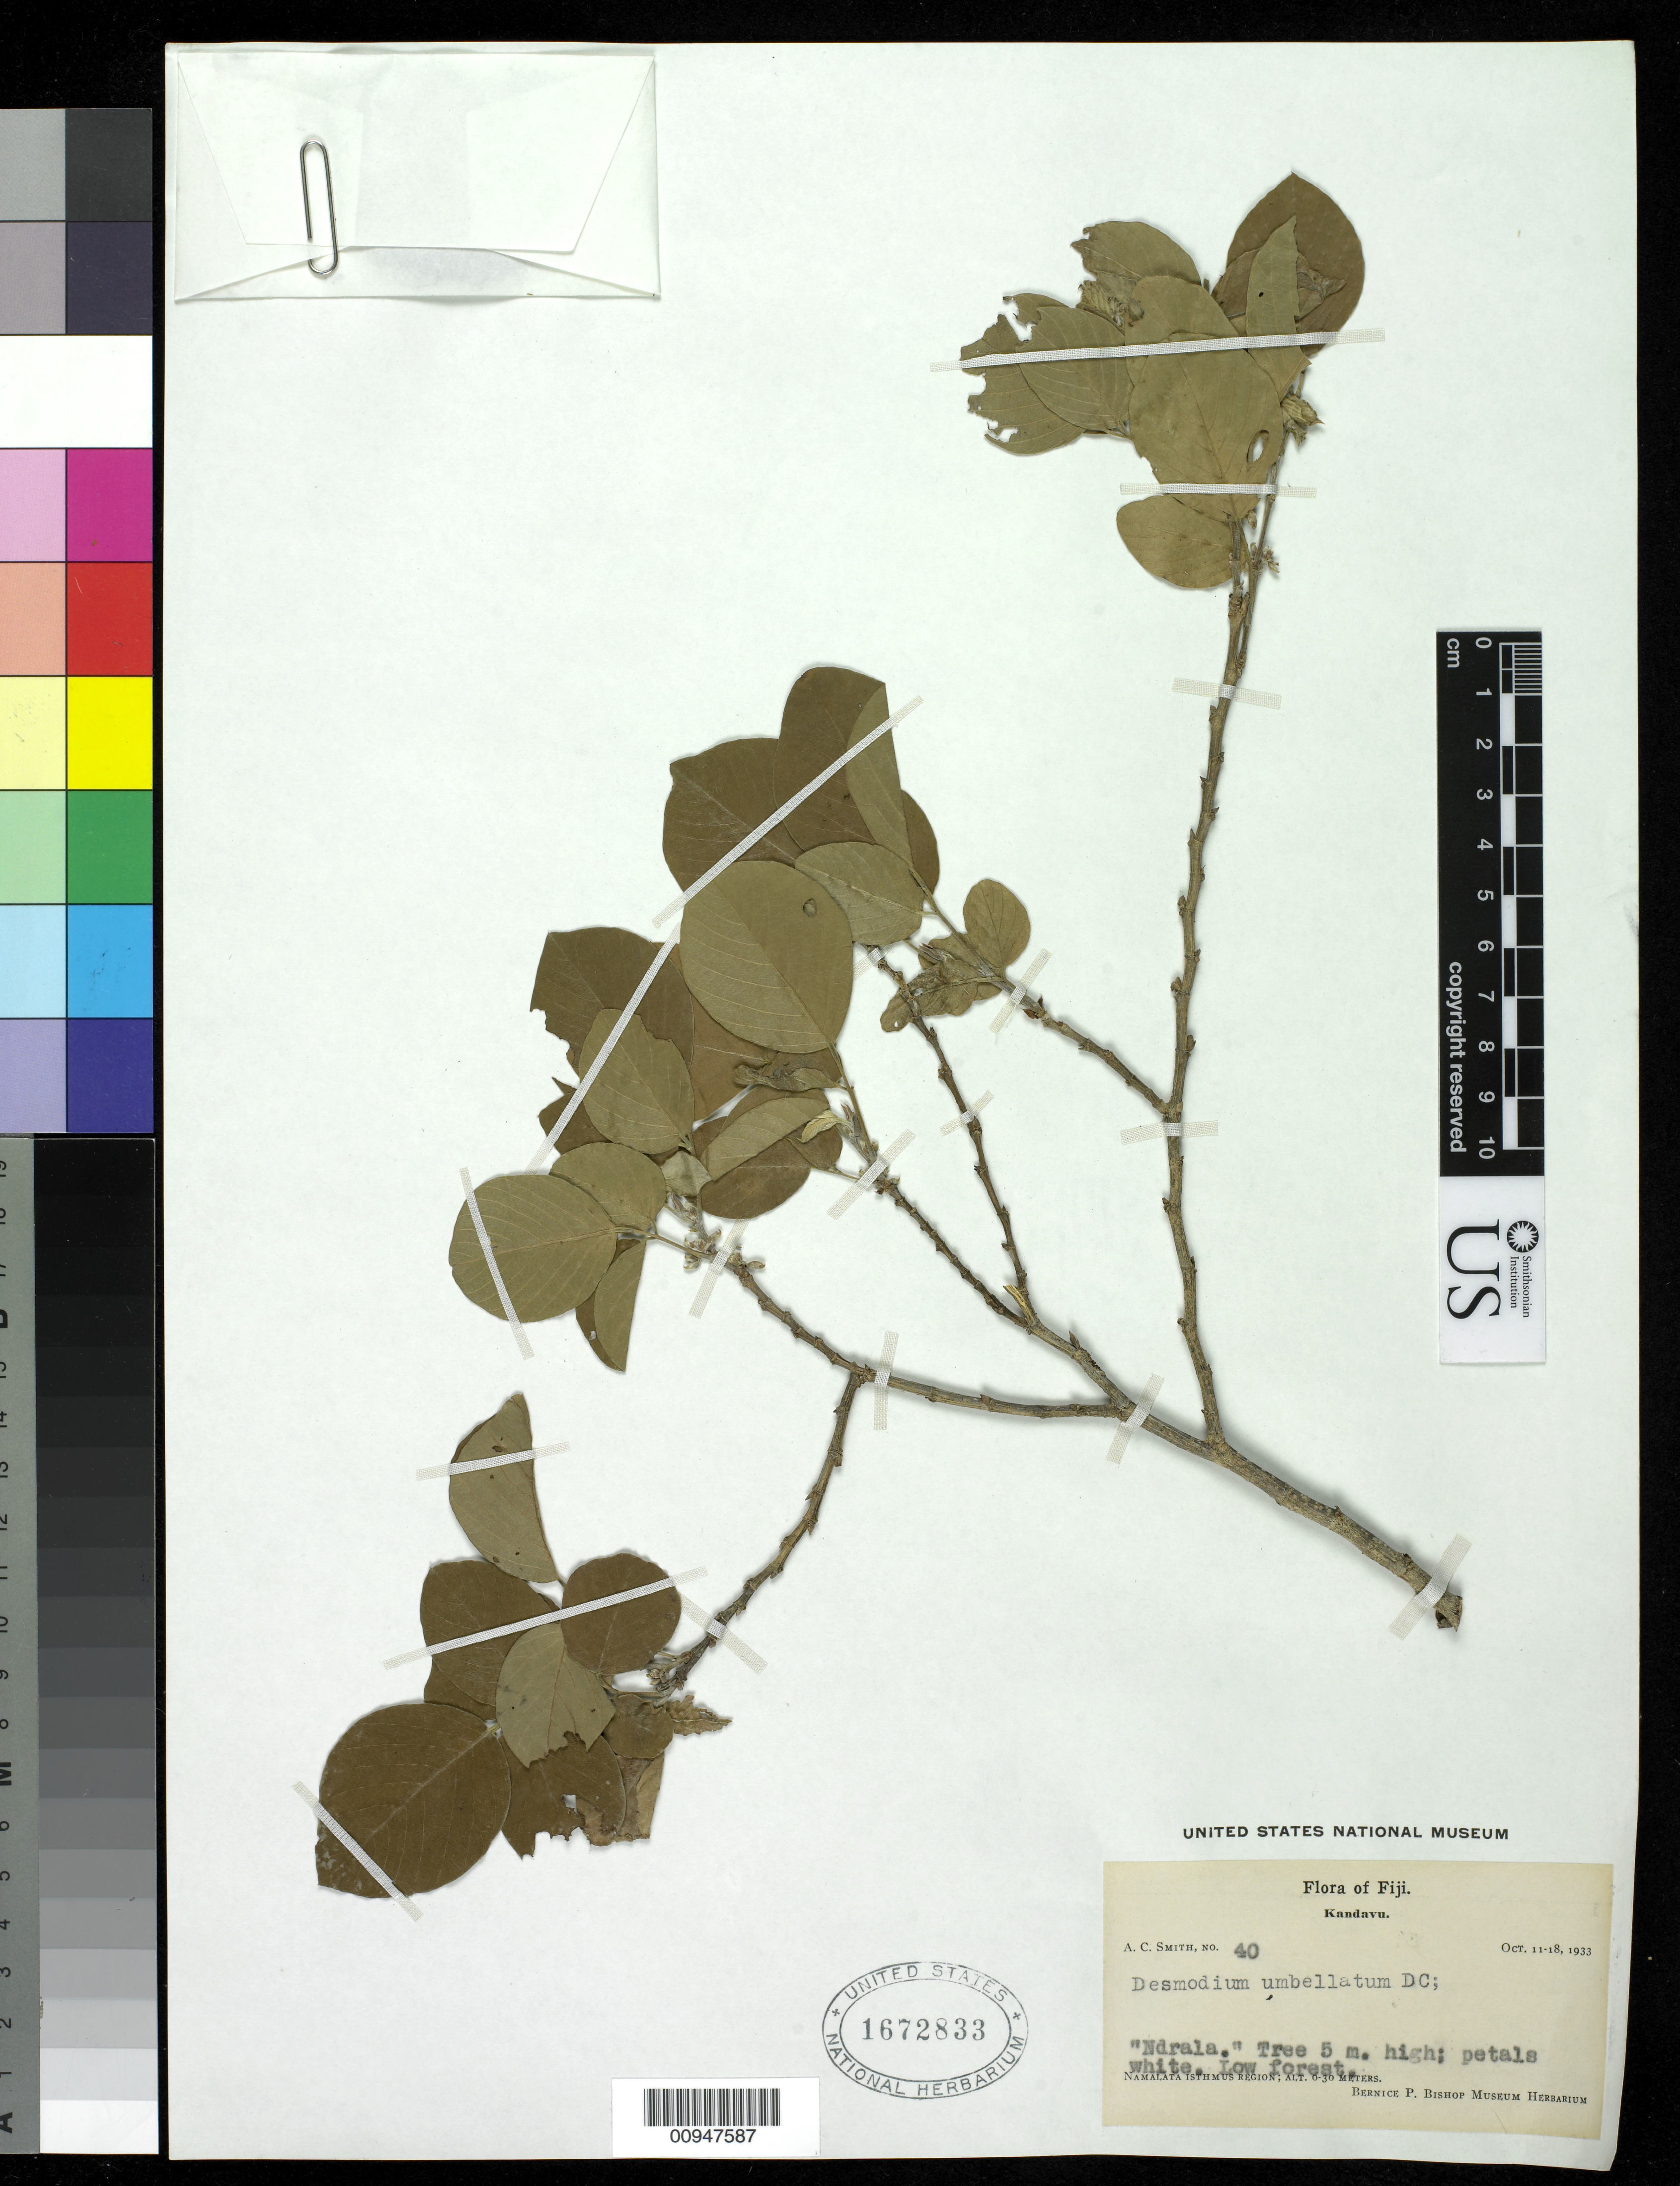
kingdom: Plantae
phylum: Tracheophyta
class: Magnoliopsida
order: Fabales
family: Fabaceae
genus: Dendrolobium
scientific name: Dendrolobium umbellatum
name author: (L.) Benth.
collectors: C. A. Smith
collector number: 40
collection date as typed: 11 Oct 1933 to 18 Oct 1933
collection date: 1933-10-11/1933-10-18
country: Fiji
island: Kadavu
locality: Kandavu Fijii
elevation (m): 5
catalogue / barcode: US 1672833